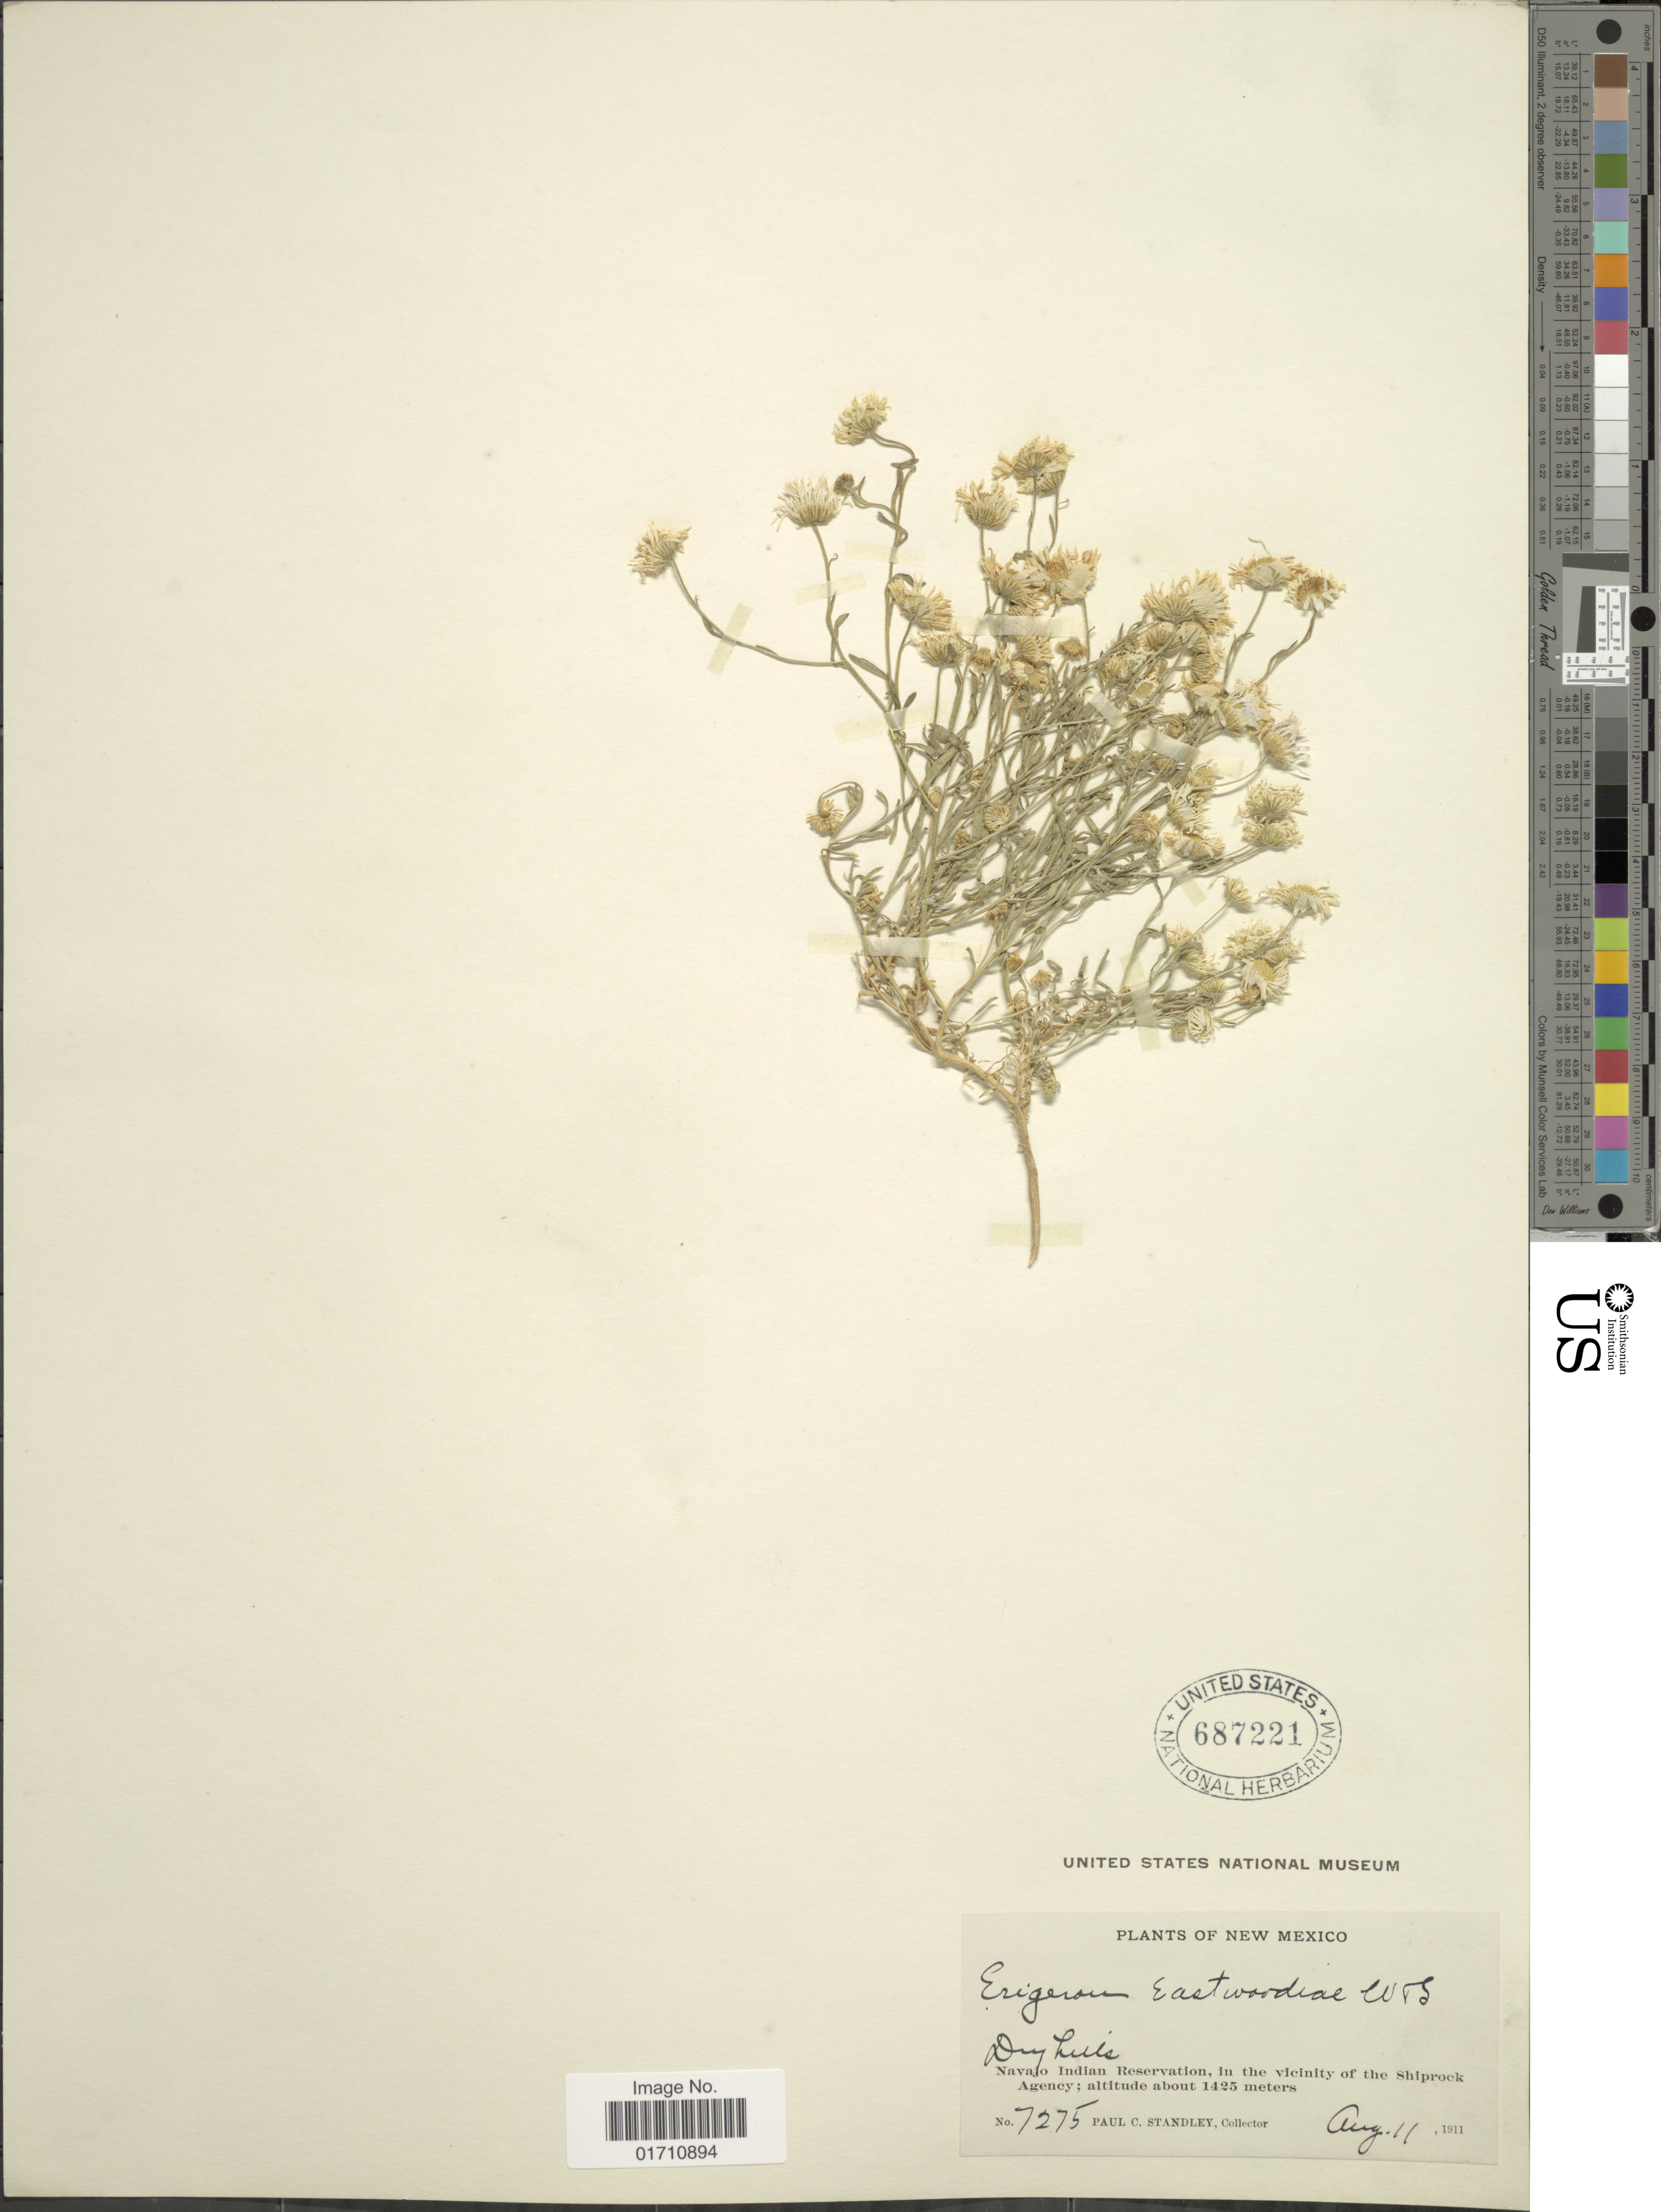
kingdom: Plantae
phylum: Tracheophyta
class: Magnoliopsida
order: Asterales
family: Asteraceae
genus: Erigeron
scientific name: Erigeron bellidiastrum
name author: Nutt.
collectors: P. C. Standley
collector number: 7275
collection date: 1911-08-11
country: United States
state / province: New Mexico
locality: Dry hills, Navajo Indian Reservation, in the vicinity of the Shiprock Agency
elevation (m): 1425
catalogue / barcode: US 687221